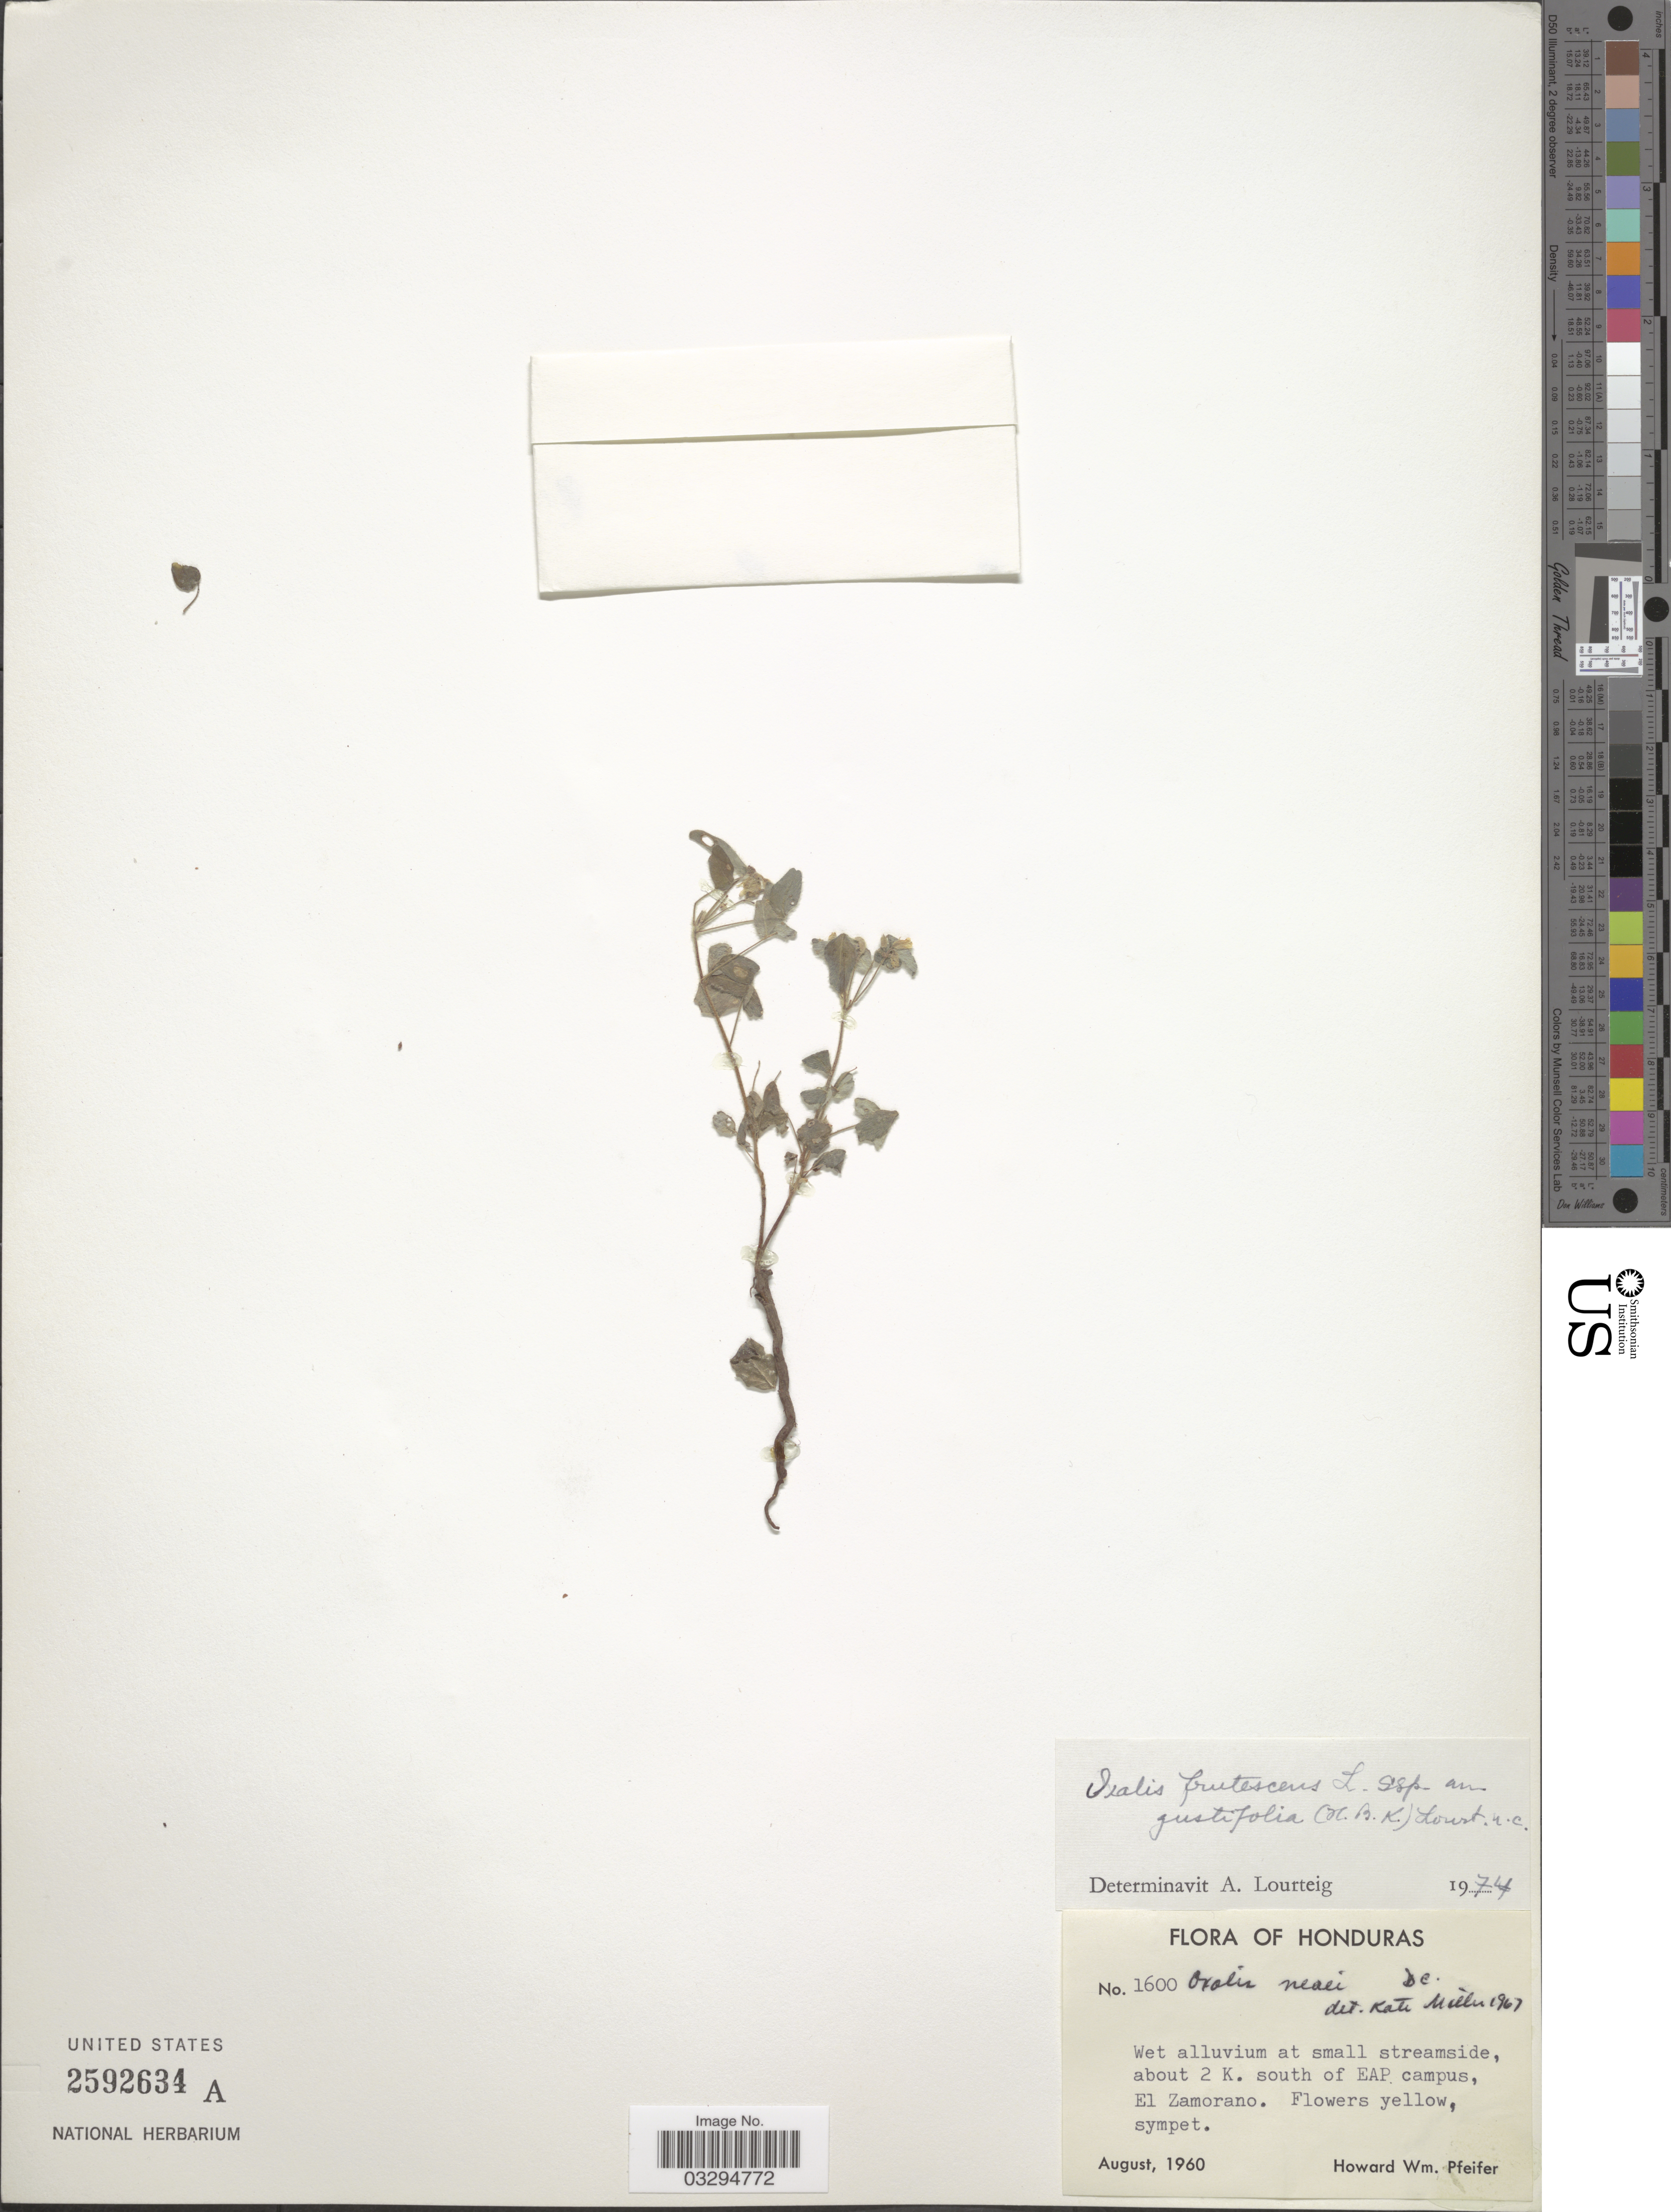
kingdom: Plantae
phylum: Tracheophyta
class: Magnoliopsida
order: Oxalidales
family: Oxalidaceae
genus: Oxalis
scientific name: Oxalis frutescens subsp. angustifolia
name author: (Kunth) Lourteig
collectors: H. W. Pfeifer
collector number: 1600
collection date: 1960-08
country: Honduras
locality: About 2 K. south of EAP campus, El Zamorano.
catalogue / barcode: US 2592634A